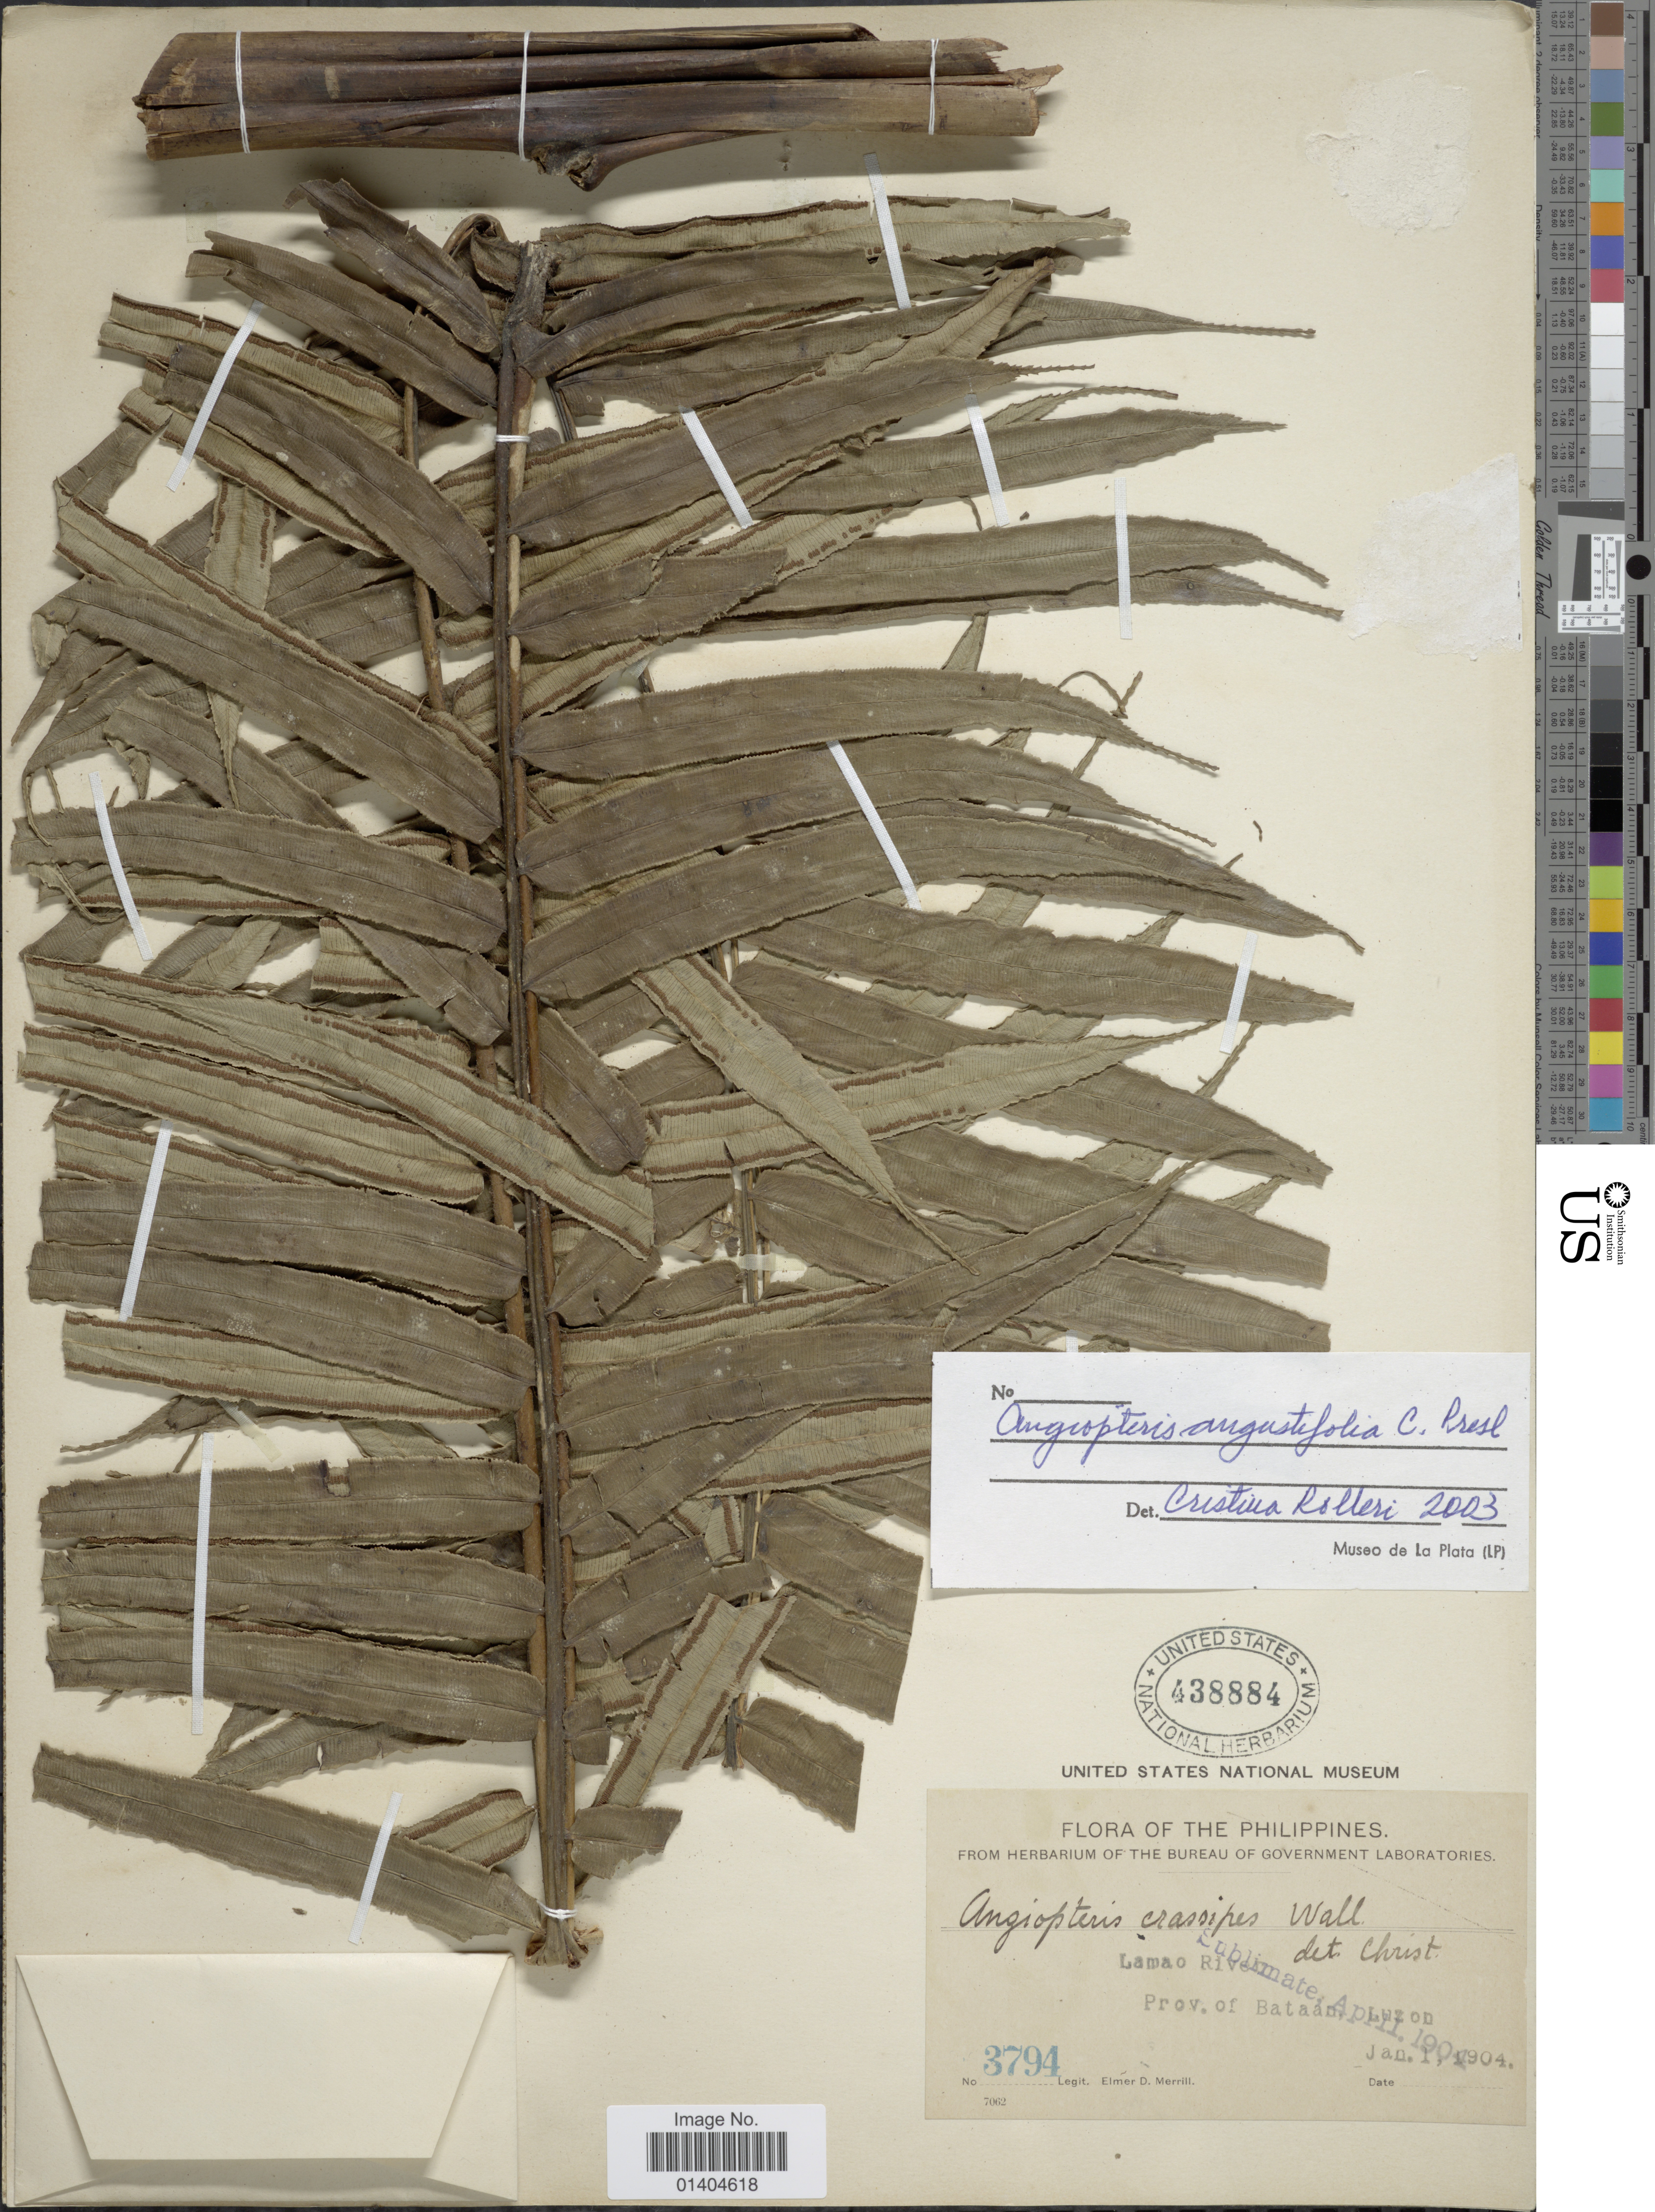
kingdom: Plantae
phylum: Tracheophyta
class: Polypodiopsida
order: Marattiales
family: Marattiaceae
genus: Angiopteris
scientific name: Angiopteris angustifolia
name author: C. Presl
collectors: E. D. Merrill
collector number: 3794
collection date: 1904-01-01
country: Philippines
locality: Lamao River. Prov. of Bataan. Luzon.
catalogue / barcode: US 438884